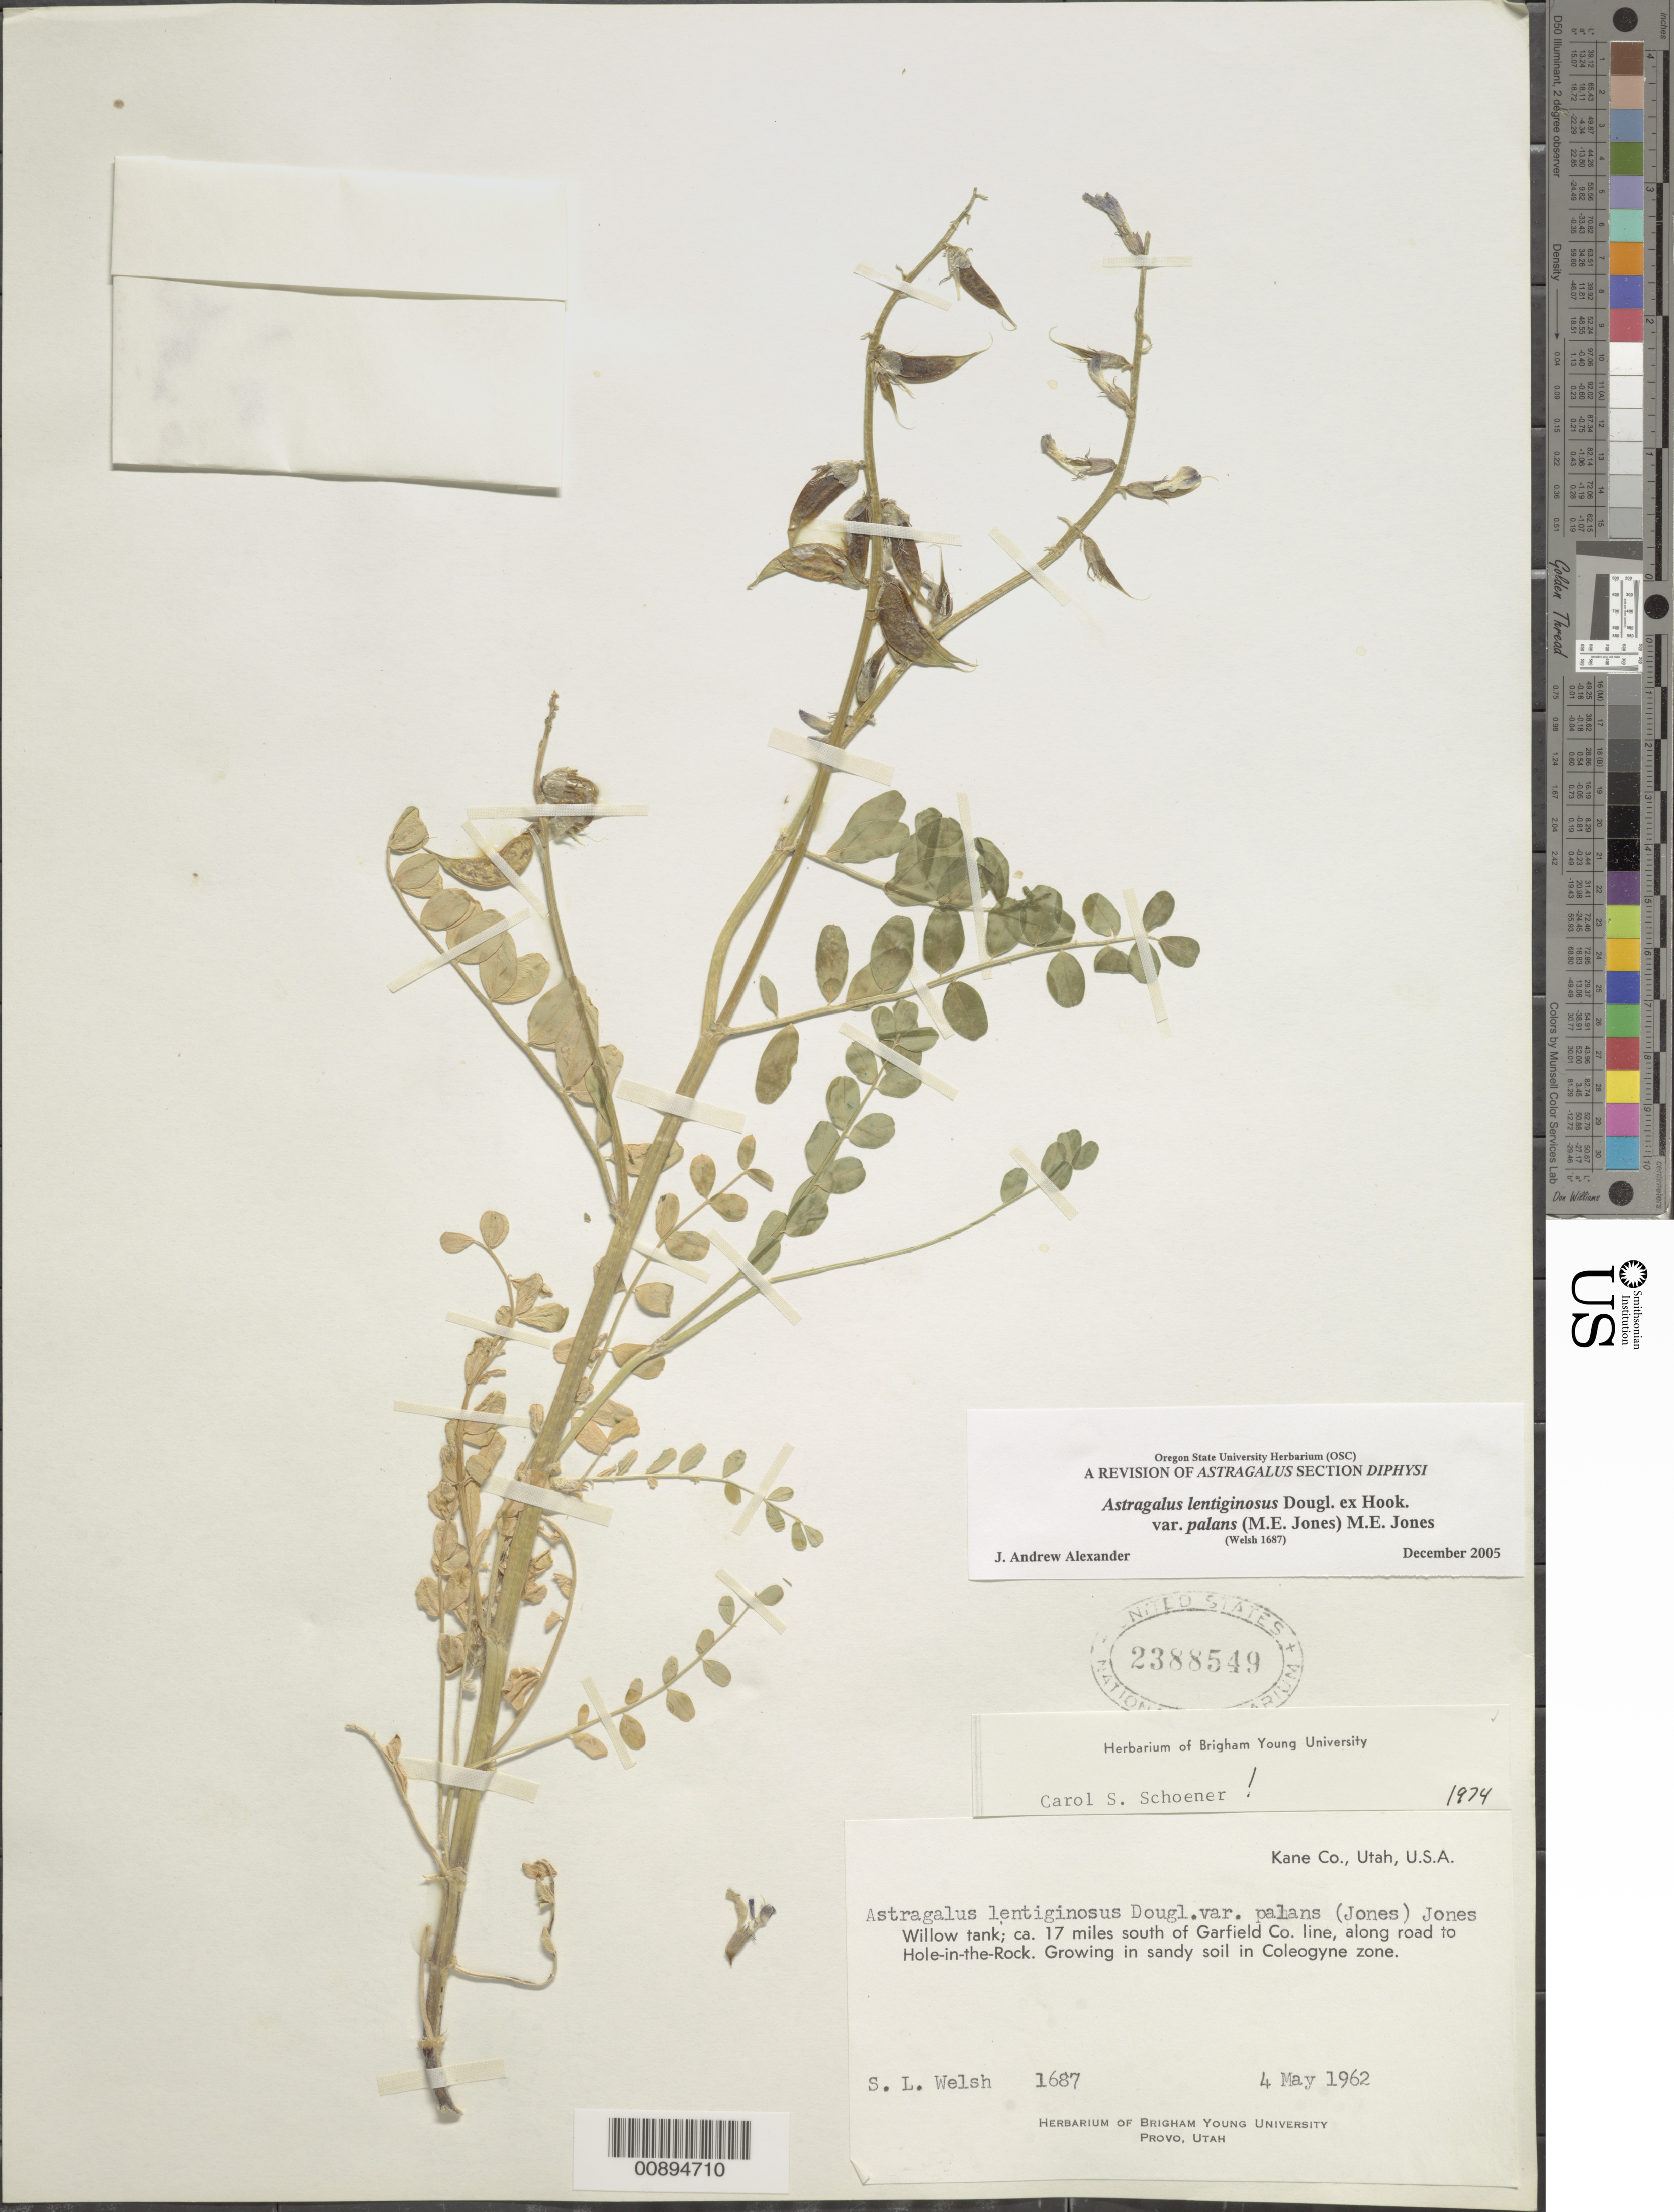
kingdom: Plantae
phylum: Tracheophyta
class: Magnoliopsida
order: Fabales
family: Fabaceae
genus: Astragalus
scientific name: Astragalus lentiginosus var. palans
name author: (M.E. Jones) M.E. Jones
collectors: S. Welsh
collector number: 1687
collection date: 1962-05-04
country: United States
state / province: Utah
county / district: Kane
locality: Willow tank, ca. 17 miles S of Garfield County line, along road to Hole-in-the-Rock.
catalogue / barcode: US 2388549